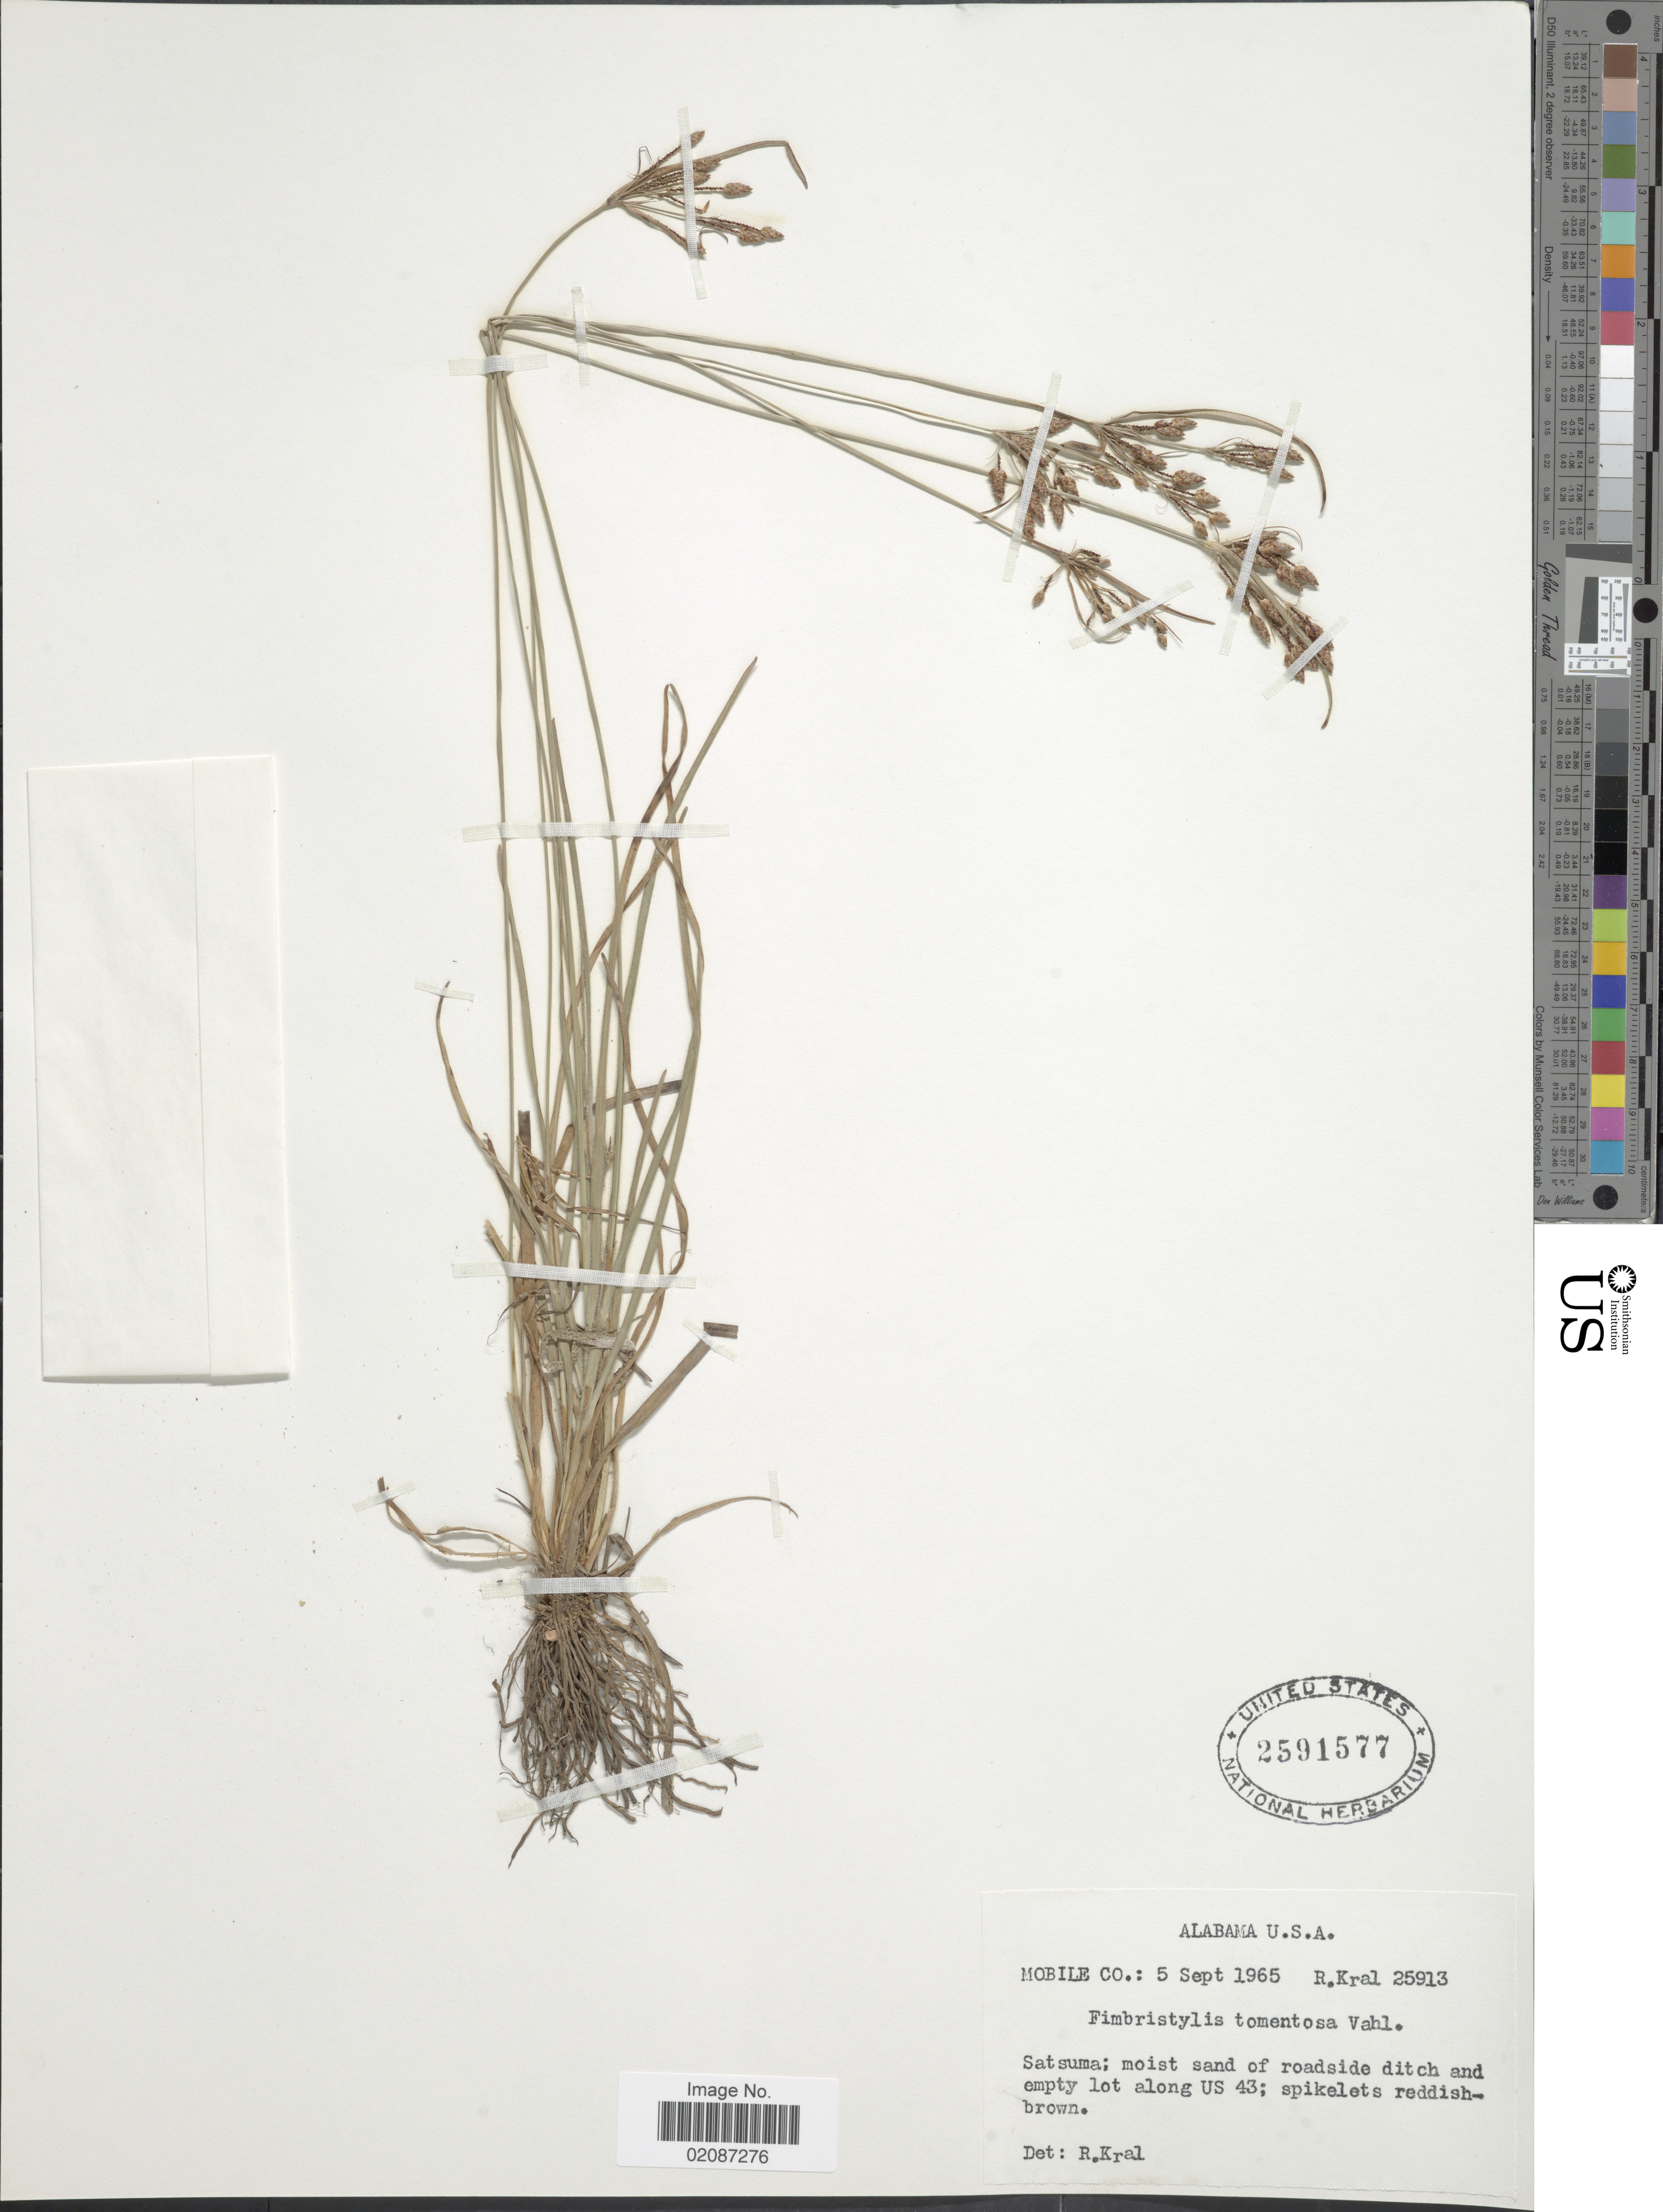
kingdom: Plantae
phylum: Tracheophyta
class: Liliopsida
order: Poales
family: Cyperaceae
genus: Fimbristylis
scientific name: Fimbristylis tomentosa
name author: Vahl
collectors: R. Kral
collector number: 25913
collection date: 1965-09-05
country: United States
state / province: Alabama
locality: Mobile Co.: Satsuma: moist sand of roadside ditch and empy lot along US 43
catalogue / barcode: US 2591577